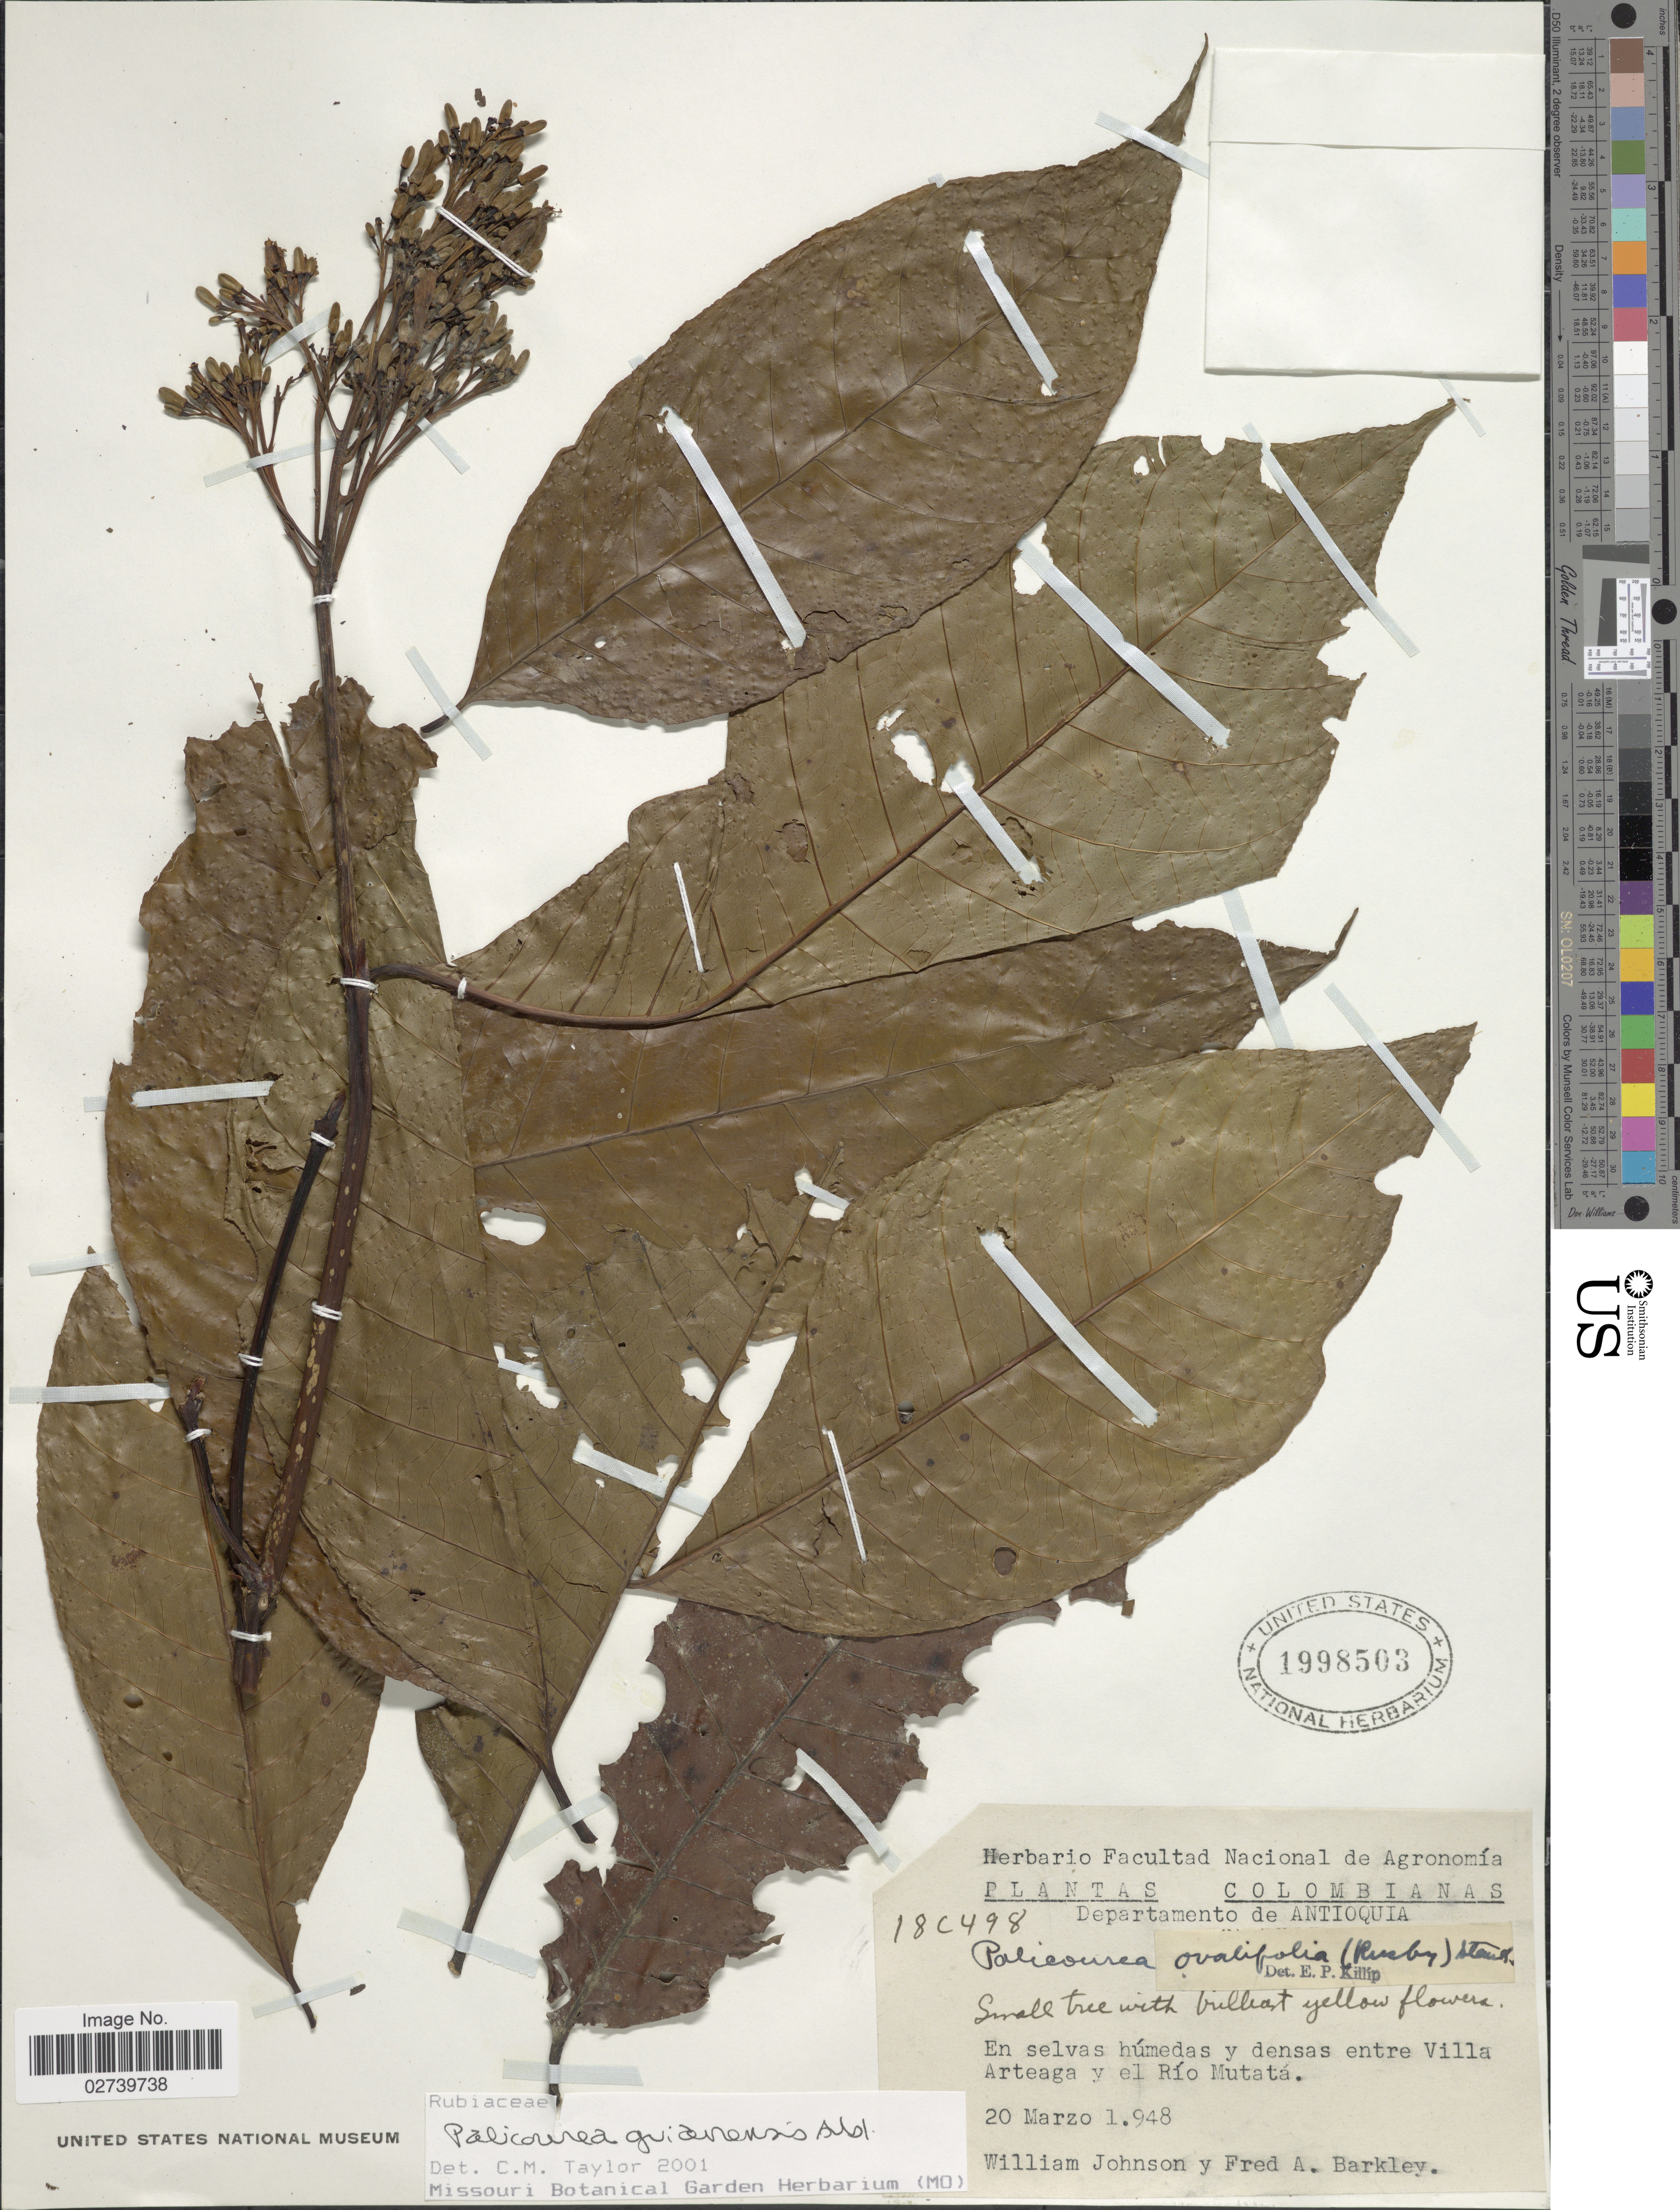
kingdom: Plantae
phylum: Tracheophyta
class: Magnoliopsida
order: Gentianales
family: Rubiaceae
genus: Palicourea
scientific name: Palicourea guianensis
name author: Aubl.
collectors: W. M. Johnson & F. A. Barkley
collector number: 18C498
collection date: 1948-03-20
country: Colombia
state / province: Antioquia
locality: En selvas húmedas y densas entre Villa Arteaga y el Río Mututá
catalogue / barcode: US 1998503